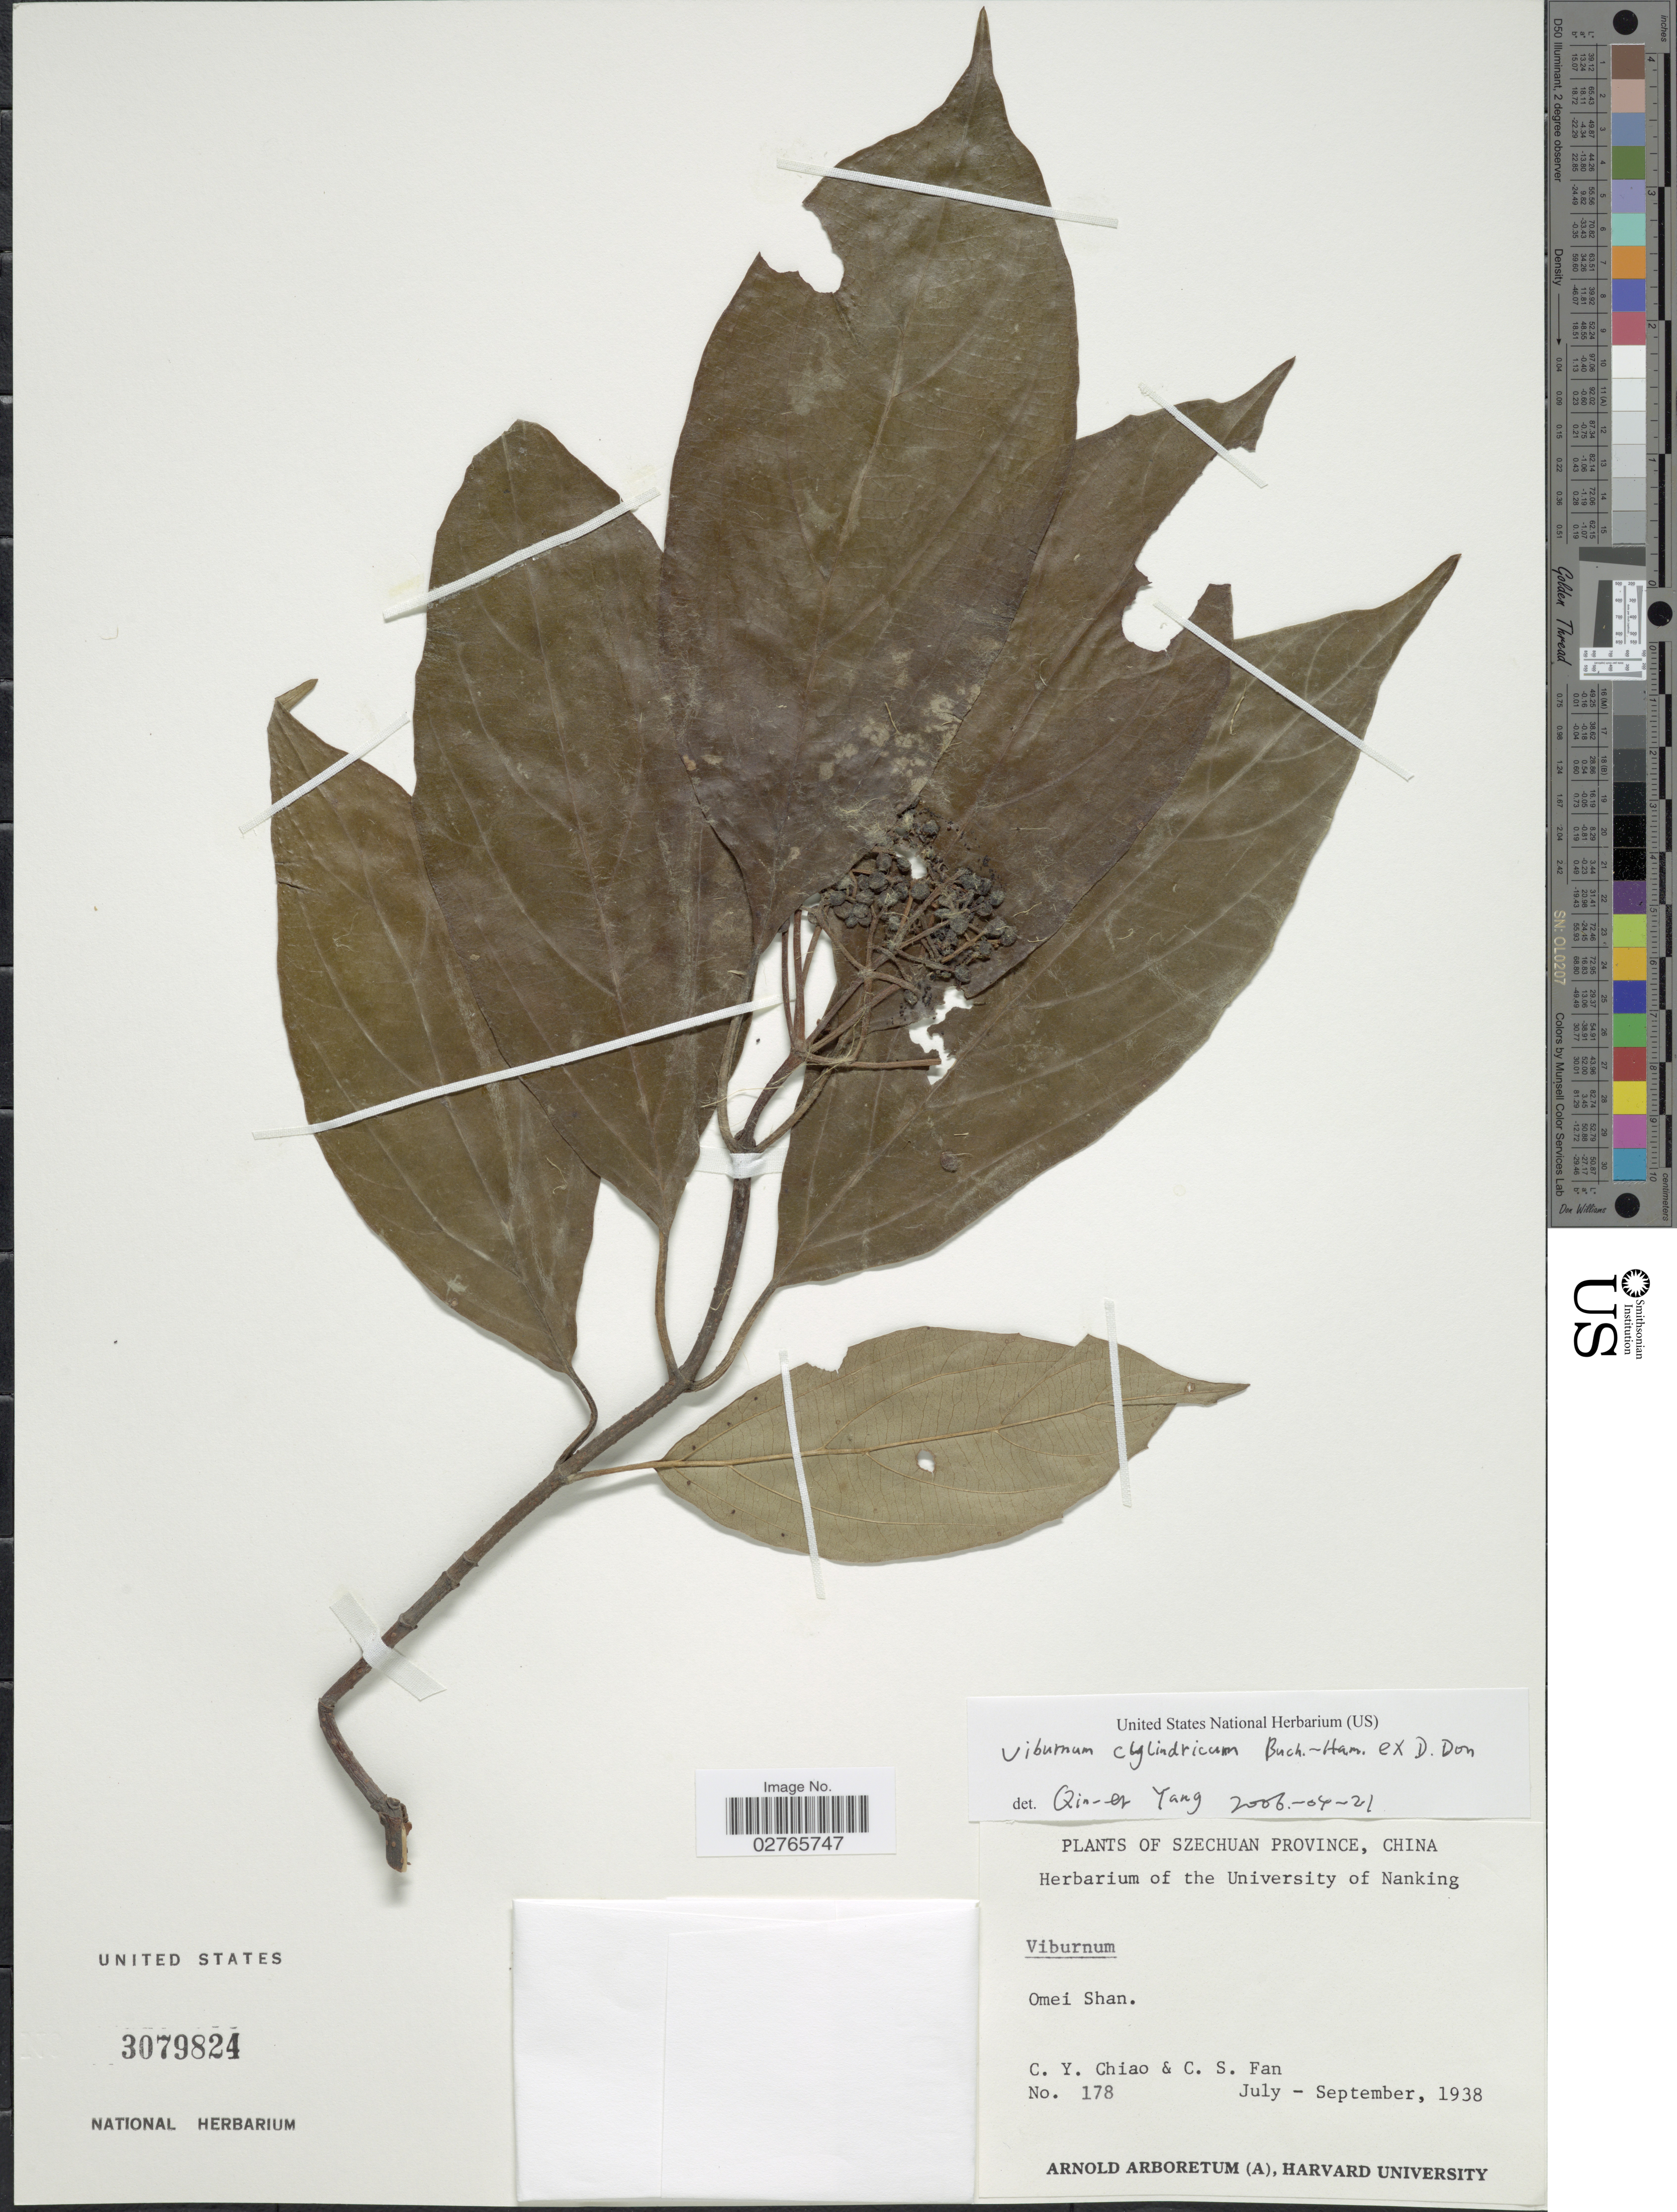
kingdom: Plantae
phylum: Tracheophyta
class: Magnoliopsida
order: Dipsacales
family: Viburnaceae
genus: Viburnum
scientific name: Viburnum cylindricum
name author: Buch.-Ham.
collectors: C. Y. Chiao & C. S. Fan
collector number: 178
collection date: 1938-07/1938-09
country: China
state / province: Sichuan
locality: Szechuan Province, Omei Shan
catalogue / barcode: US 3079824